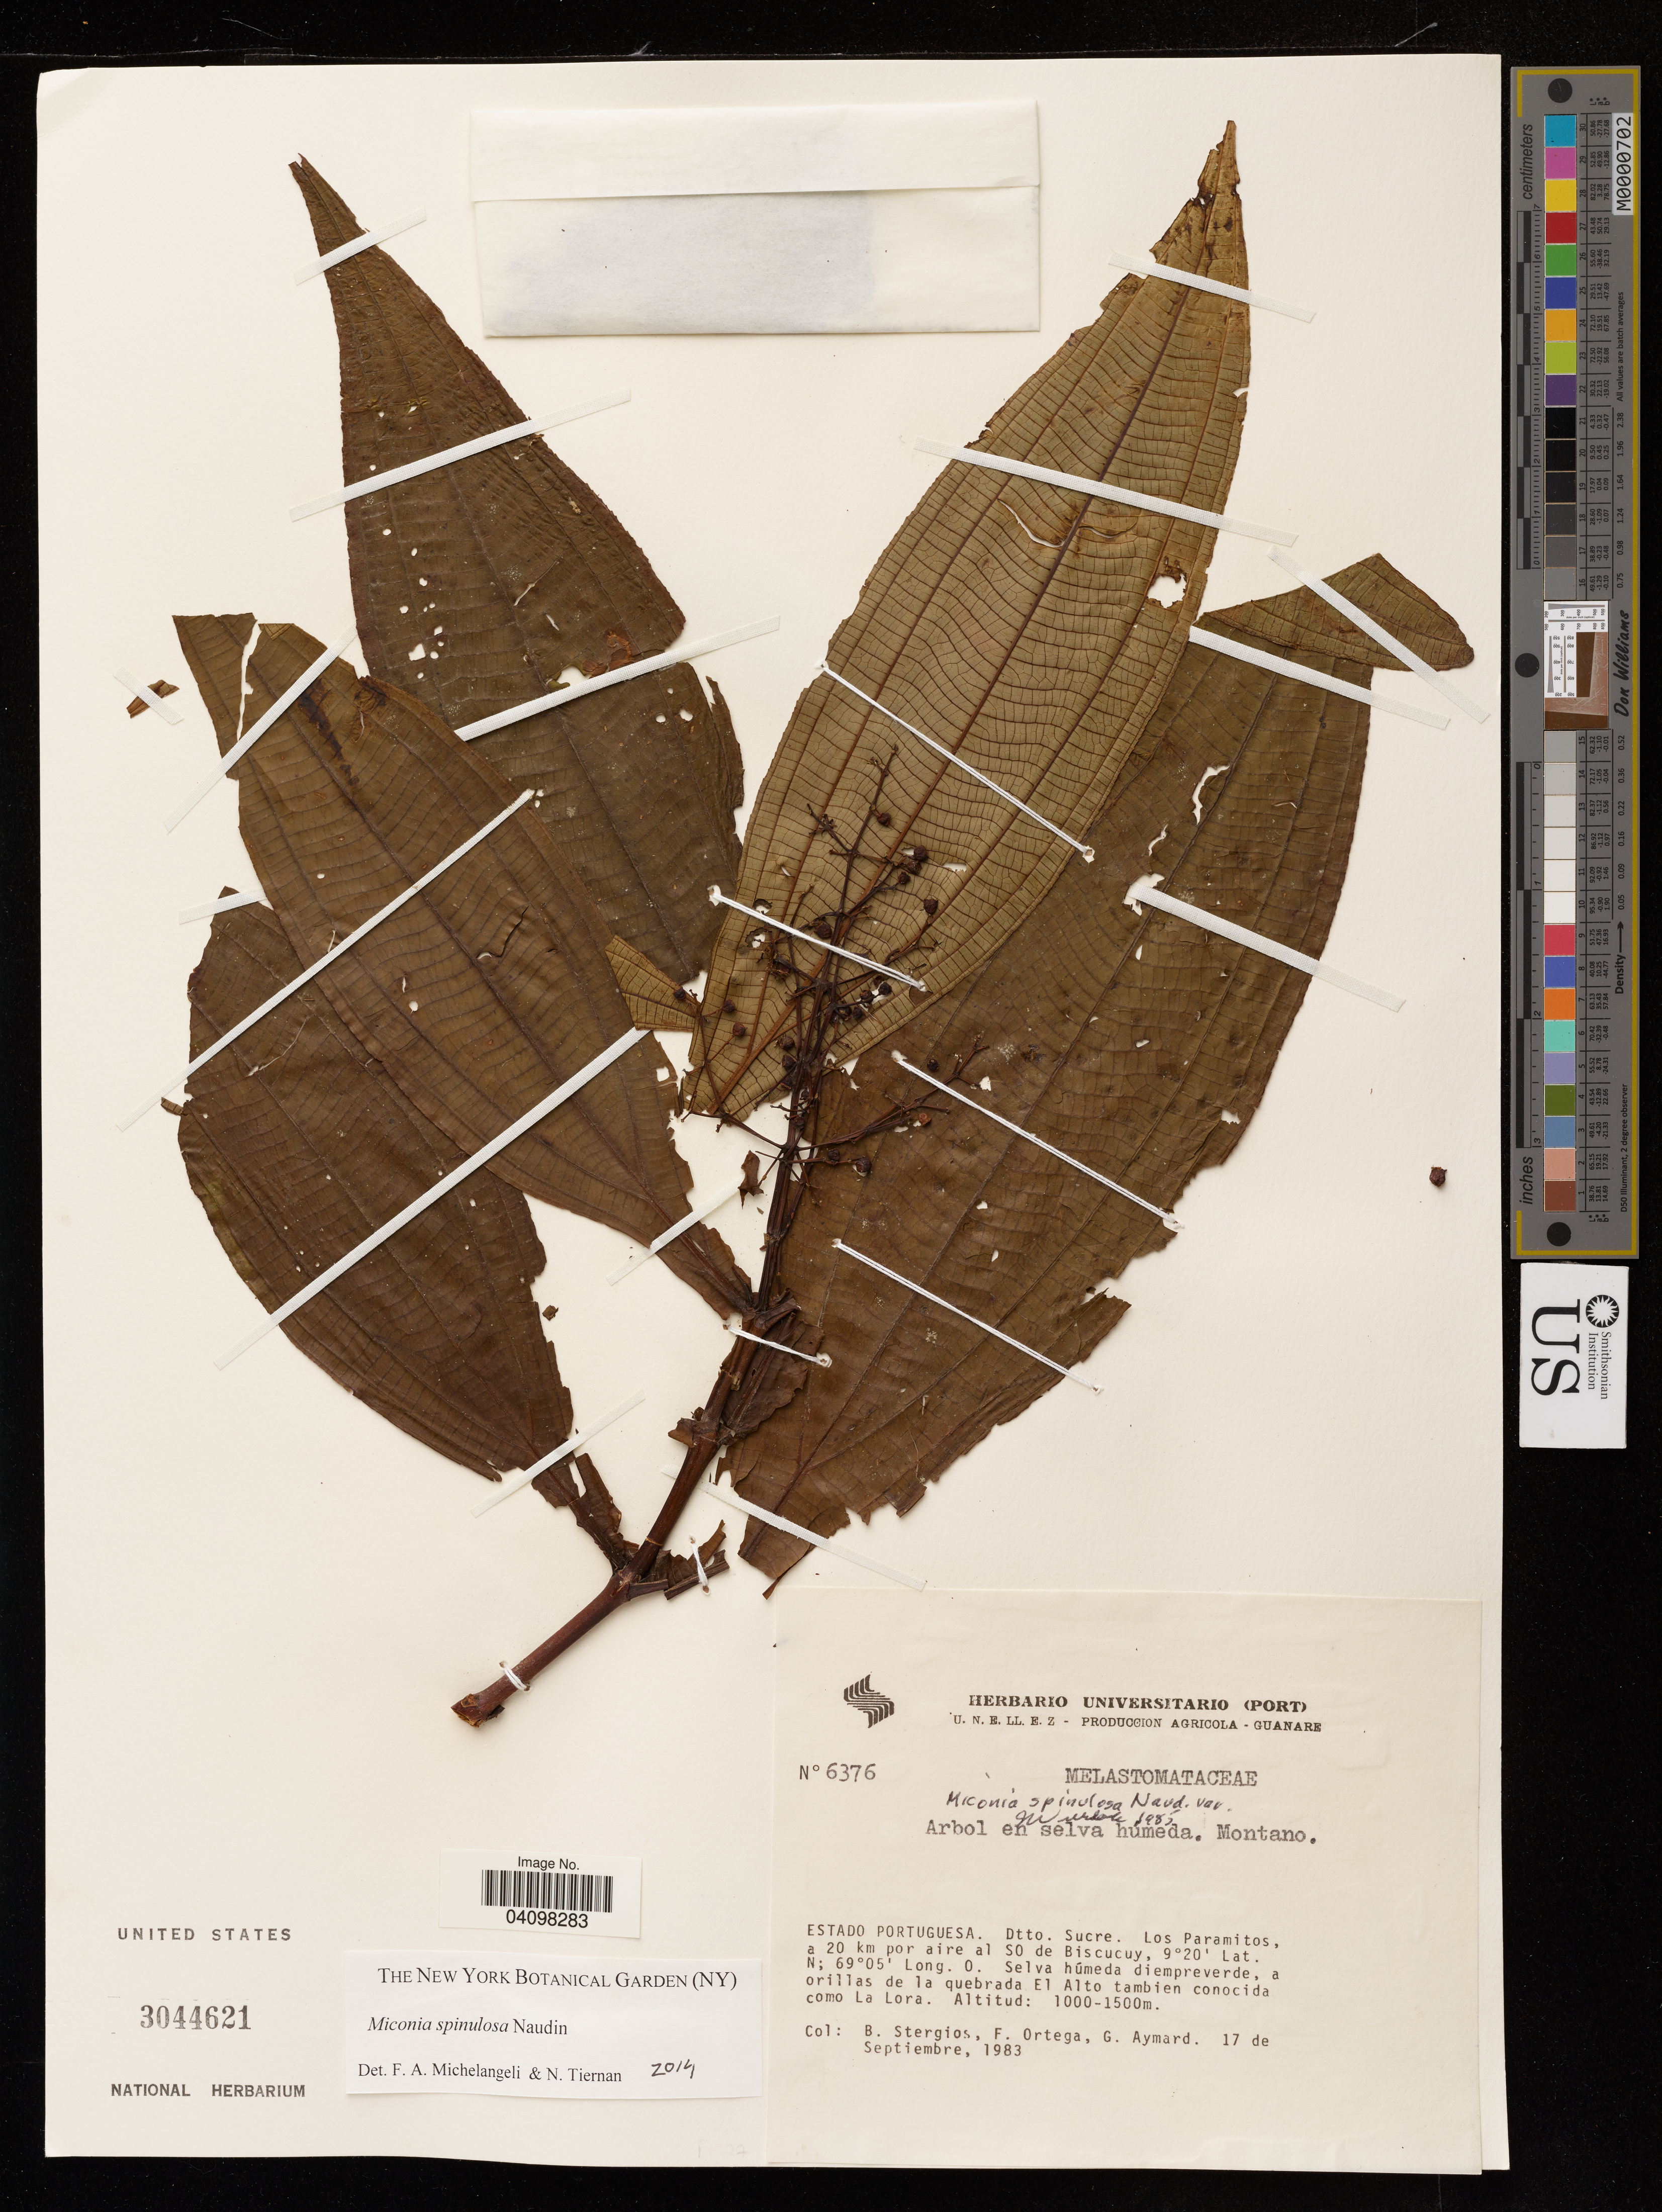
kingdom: Plantae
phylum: Tracheophyta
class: Magnoliopsida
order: Myrtales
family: Melastomataceae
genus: Miconia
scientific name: Miconia spinulosa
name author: Naudin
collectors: B. Stergios, F. Ortega & G. Aymard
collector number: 6376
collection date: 1983-09-17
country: Venezuela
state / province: Portuguesa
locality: Dtto. Sucre. Los Paramitos, a 20 km por aire al SO de Biskucuy. Selva húmeda siempreverde, a orillas de la quebrada El Alto tambien conocida como La Lora.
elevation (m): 1000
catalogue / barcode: US 3044621